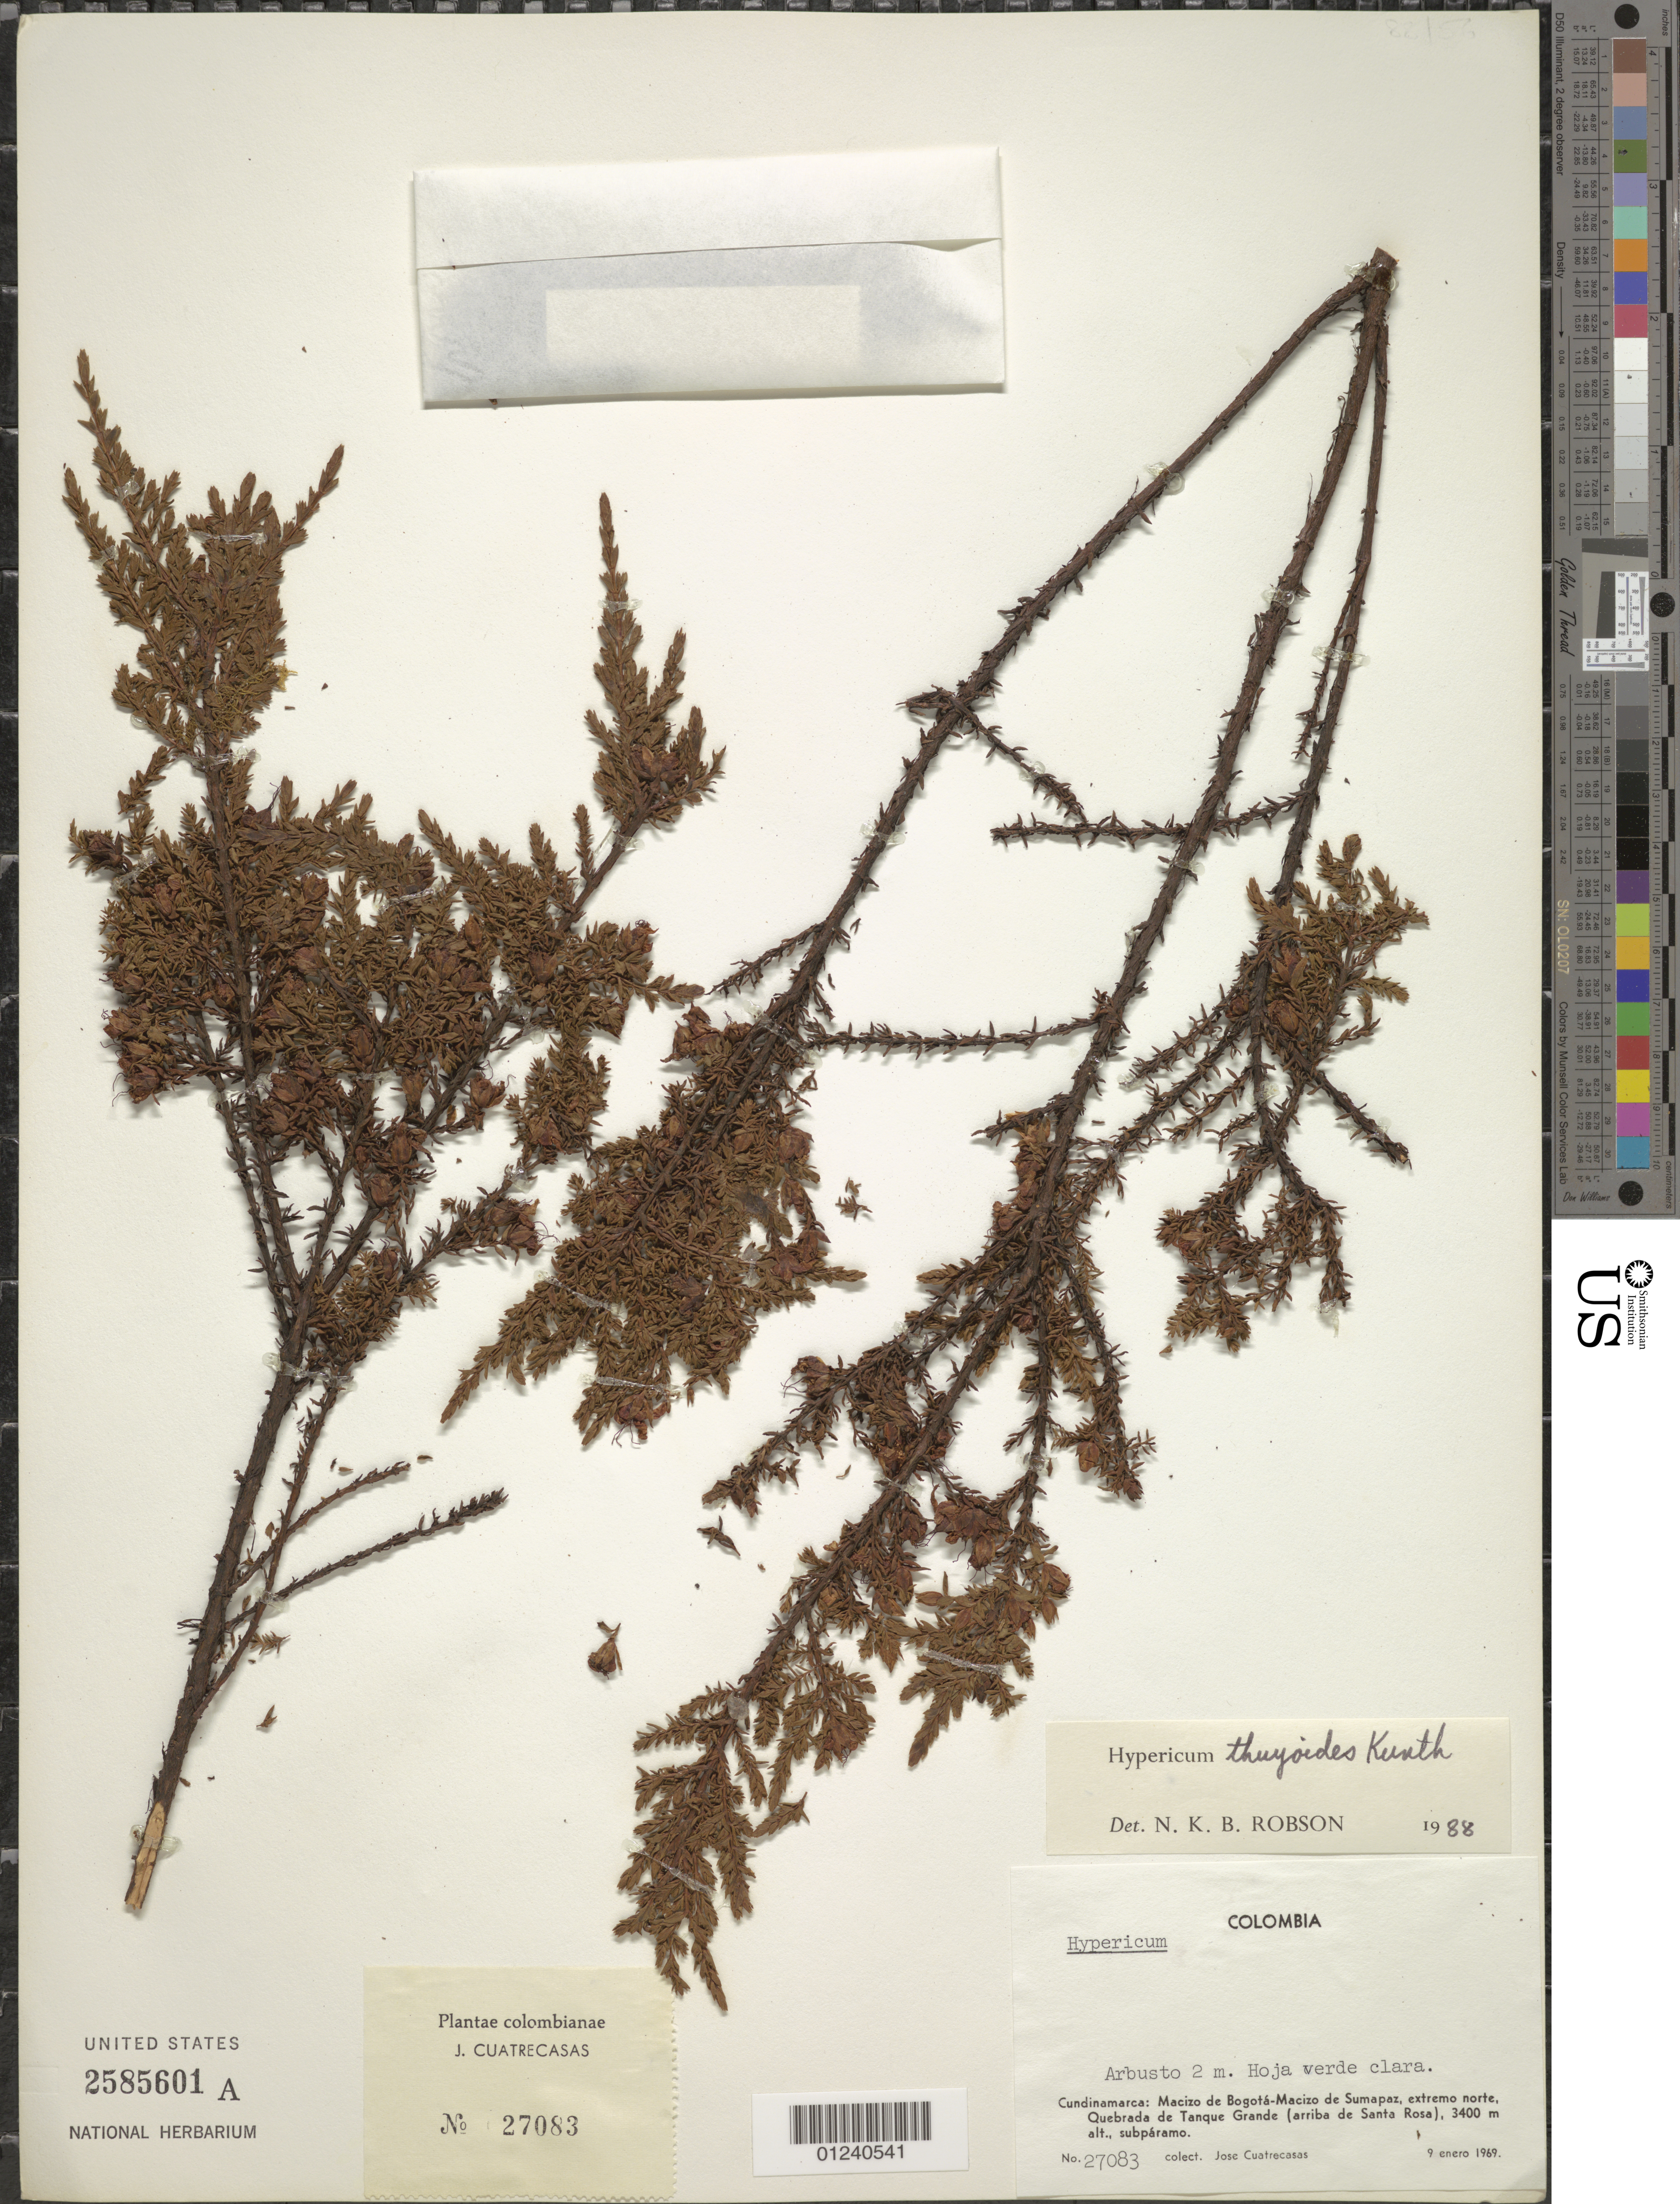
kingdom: Plantae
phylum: Tracheophyta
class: Magnoliopsida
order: Malpighiales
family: Hypericaceae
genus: Hypericum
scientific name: Hypericum thuyoides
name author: Kunth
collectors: J. Cuatrecasas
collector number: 27083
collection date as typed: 09 Jan 1969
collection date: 1969-01-09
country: Colombia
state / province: Cundinamarca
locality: Macizo de Bogotá-Macizo de Sumapaz, extremo norte; Quebrada de Tanque Grande (arriba de Santa Rosa).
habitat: subparamo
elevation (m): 3400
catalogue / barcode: US 2585601A